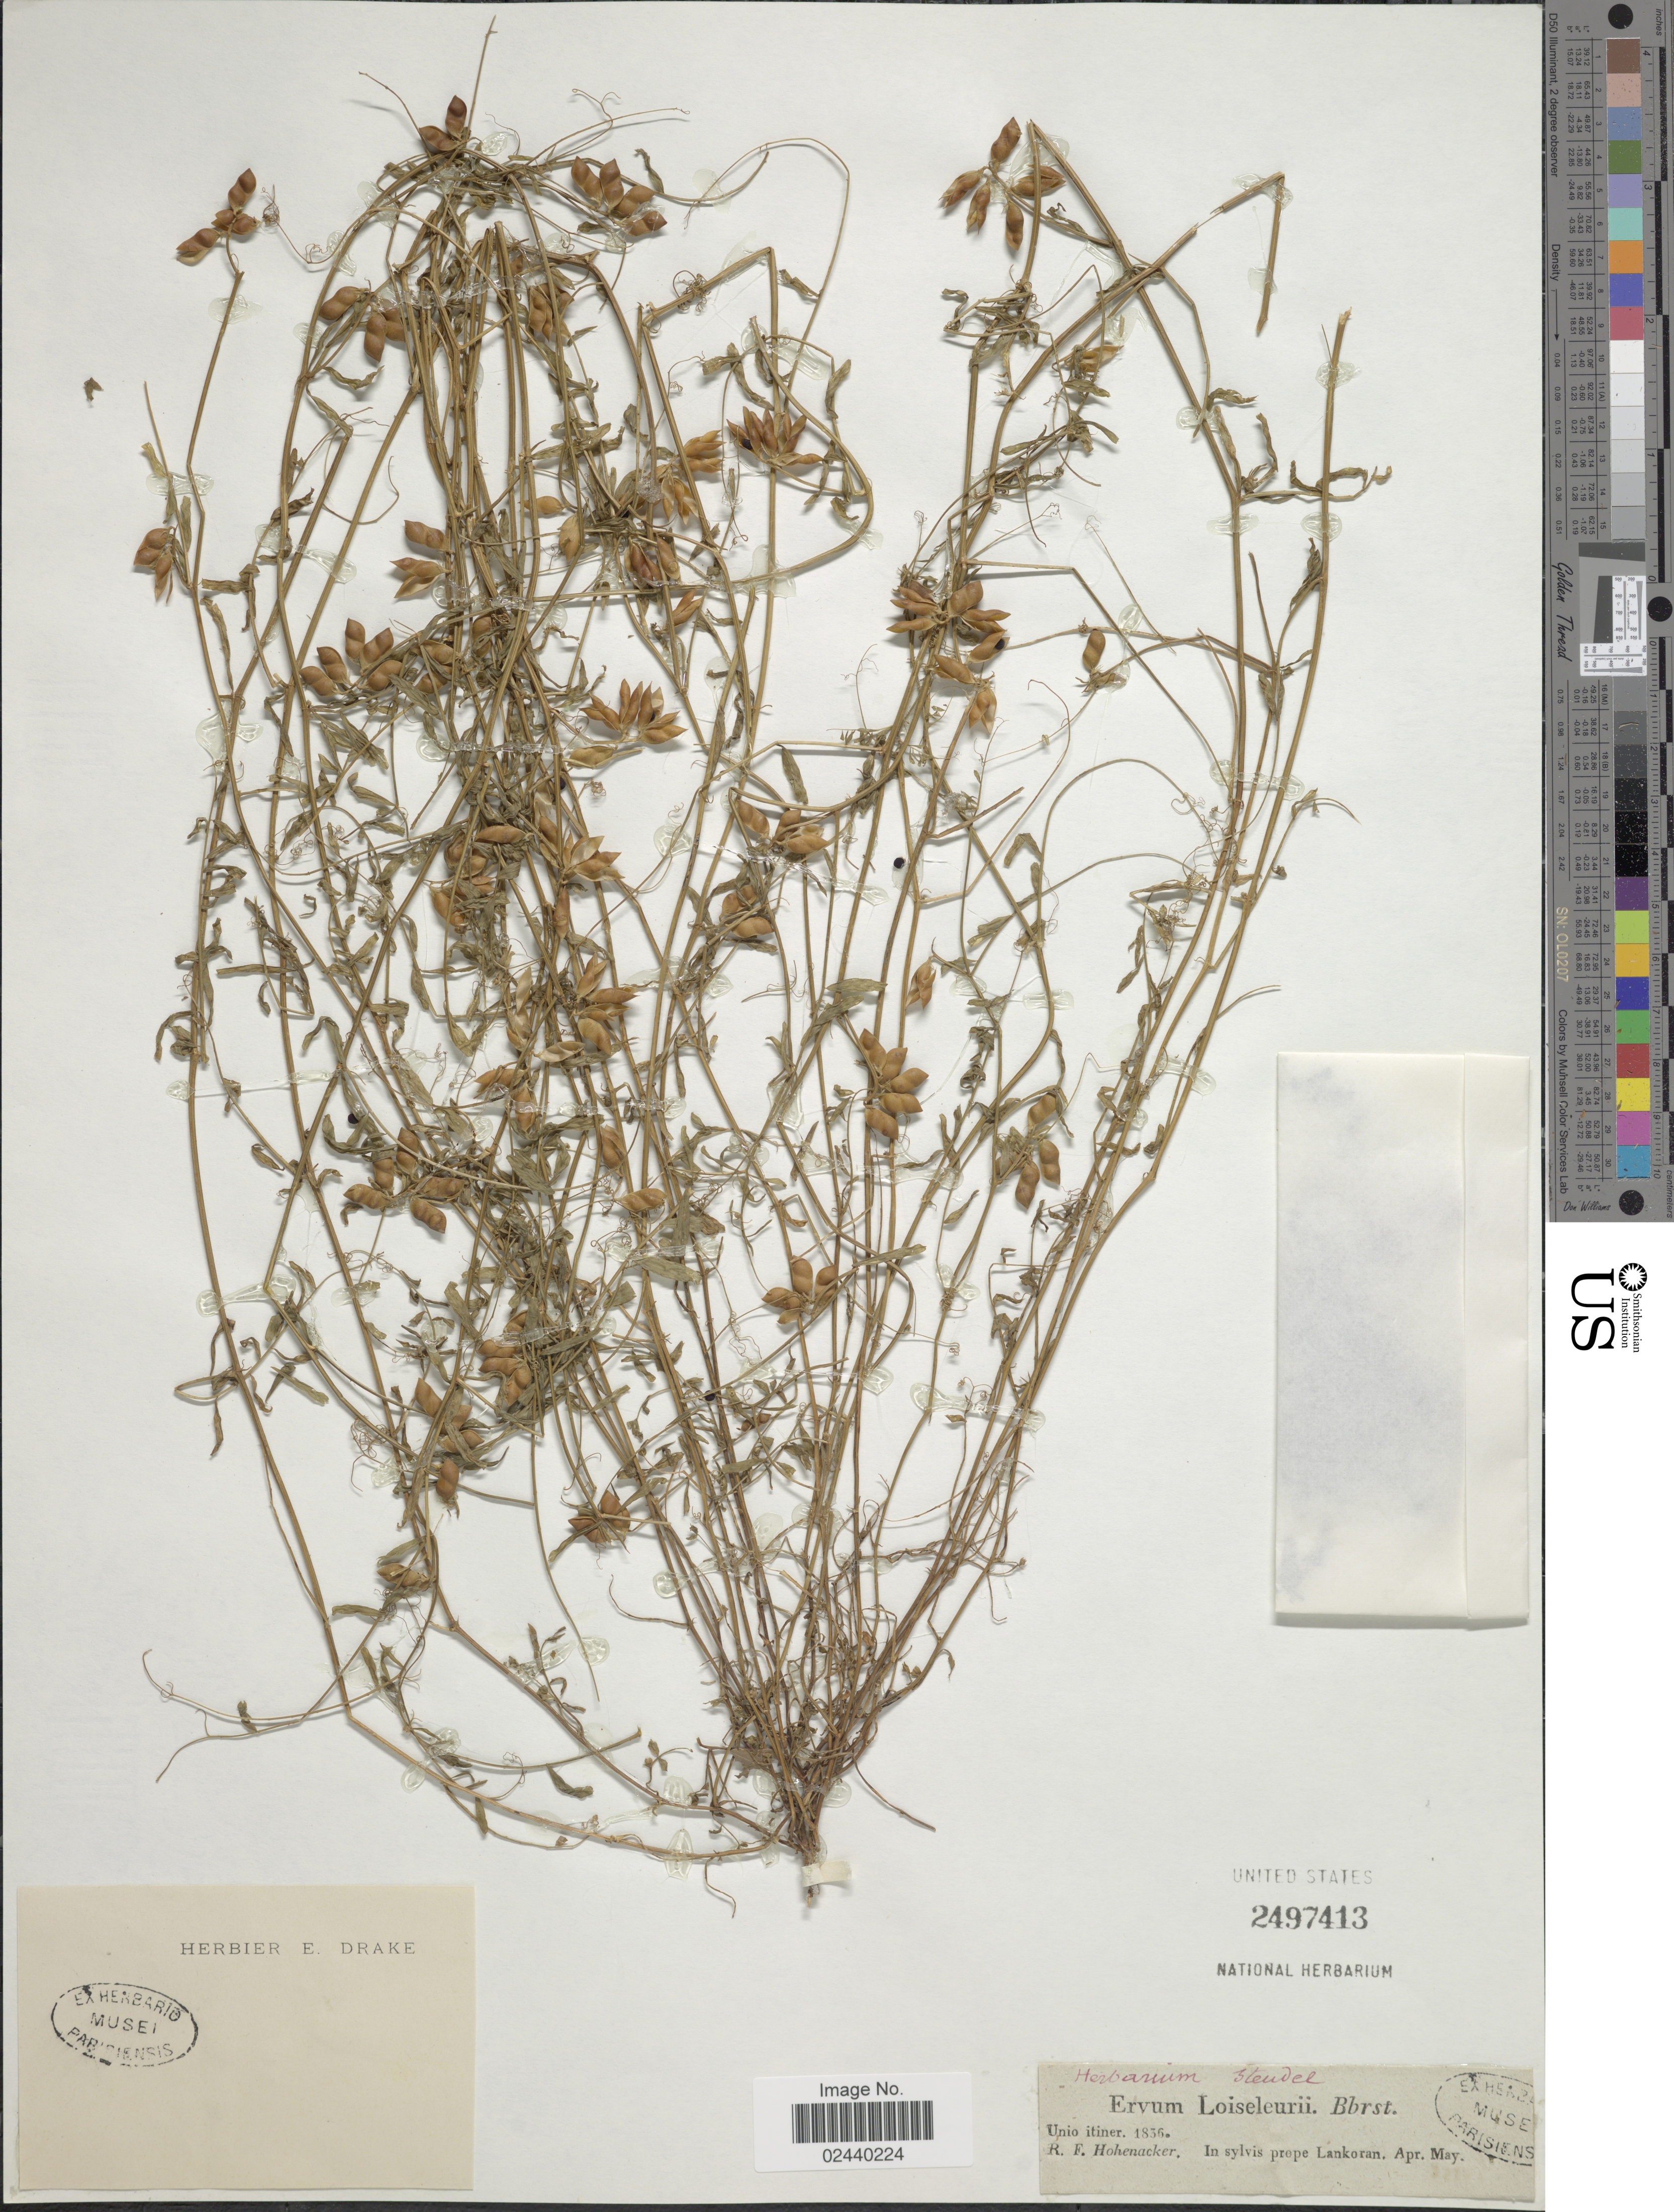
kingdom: Plantae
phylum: Tracheophyta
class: Magnoliopsida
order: Fabales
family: Fabaceae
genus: Vicia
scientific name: Vicia lentoides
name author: (Ten.) Coss. & Germ.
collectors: R. F. Hohenacker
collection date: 1836-04/1836-05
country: Azerbaijan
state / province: Lankaran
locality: Unio itiner, In sylvis prope Lankoran.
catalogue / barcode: US 2497413